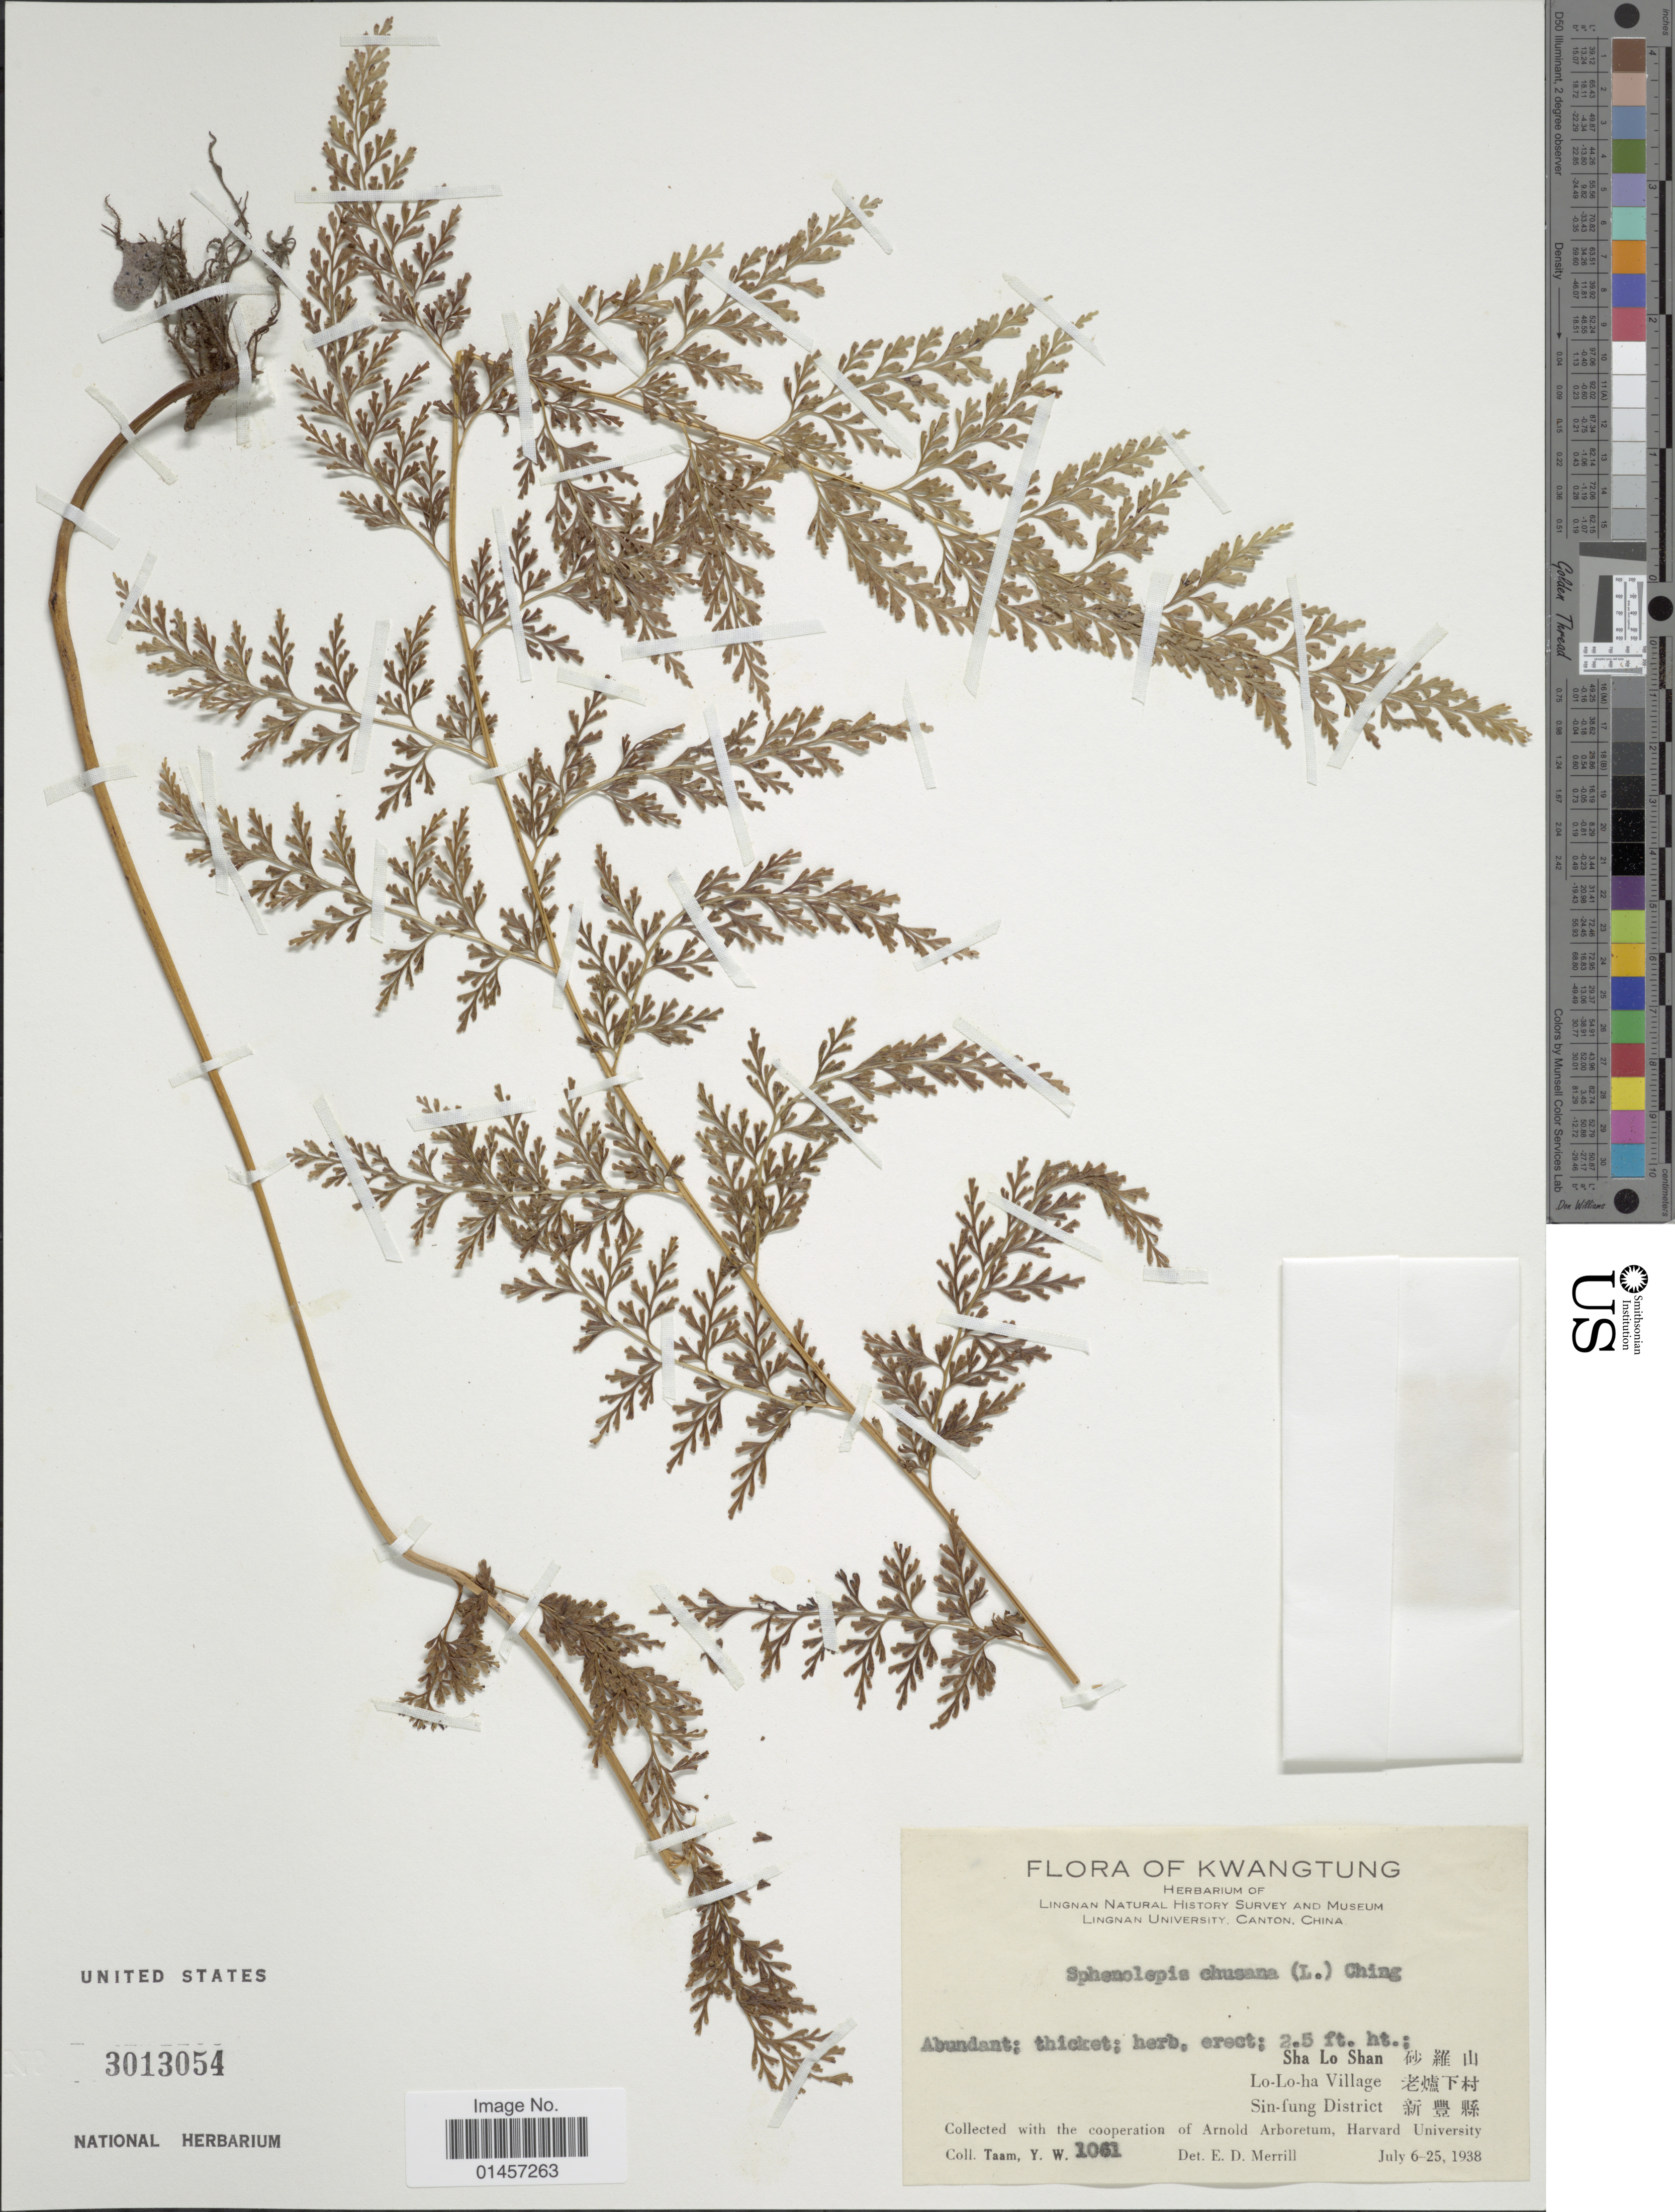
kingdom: Plantae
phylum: Tracheophyta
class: Polypodiopsida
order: Polypodiales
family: Lindsaeaceae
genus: Sphenomeris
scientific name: Sphenomeris chinensis var. chinensis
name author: (L.) Maxon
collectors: Y. W. Taam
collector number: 1061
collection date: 1938-07-06/1938-07-25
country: China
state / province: Guangdong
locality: Kwangtung, Sha Lo Shan, Lo-Lo-ha village, Sin-fung District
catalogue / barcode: US 3013054